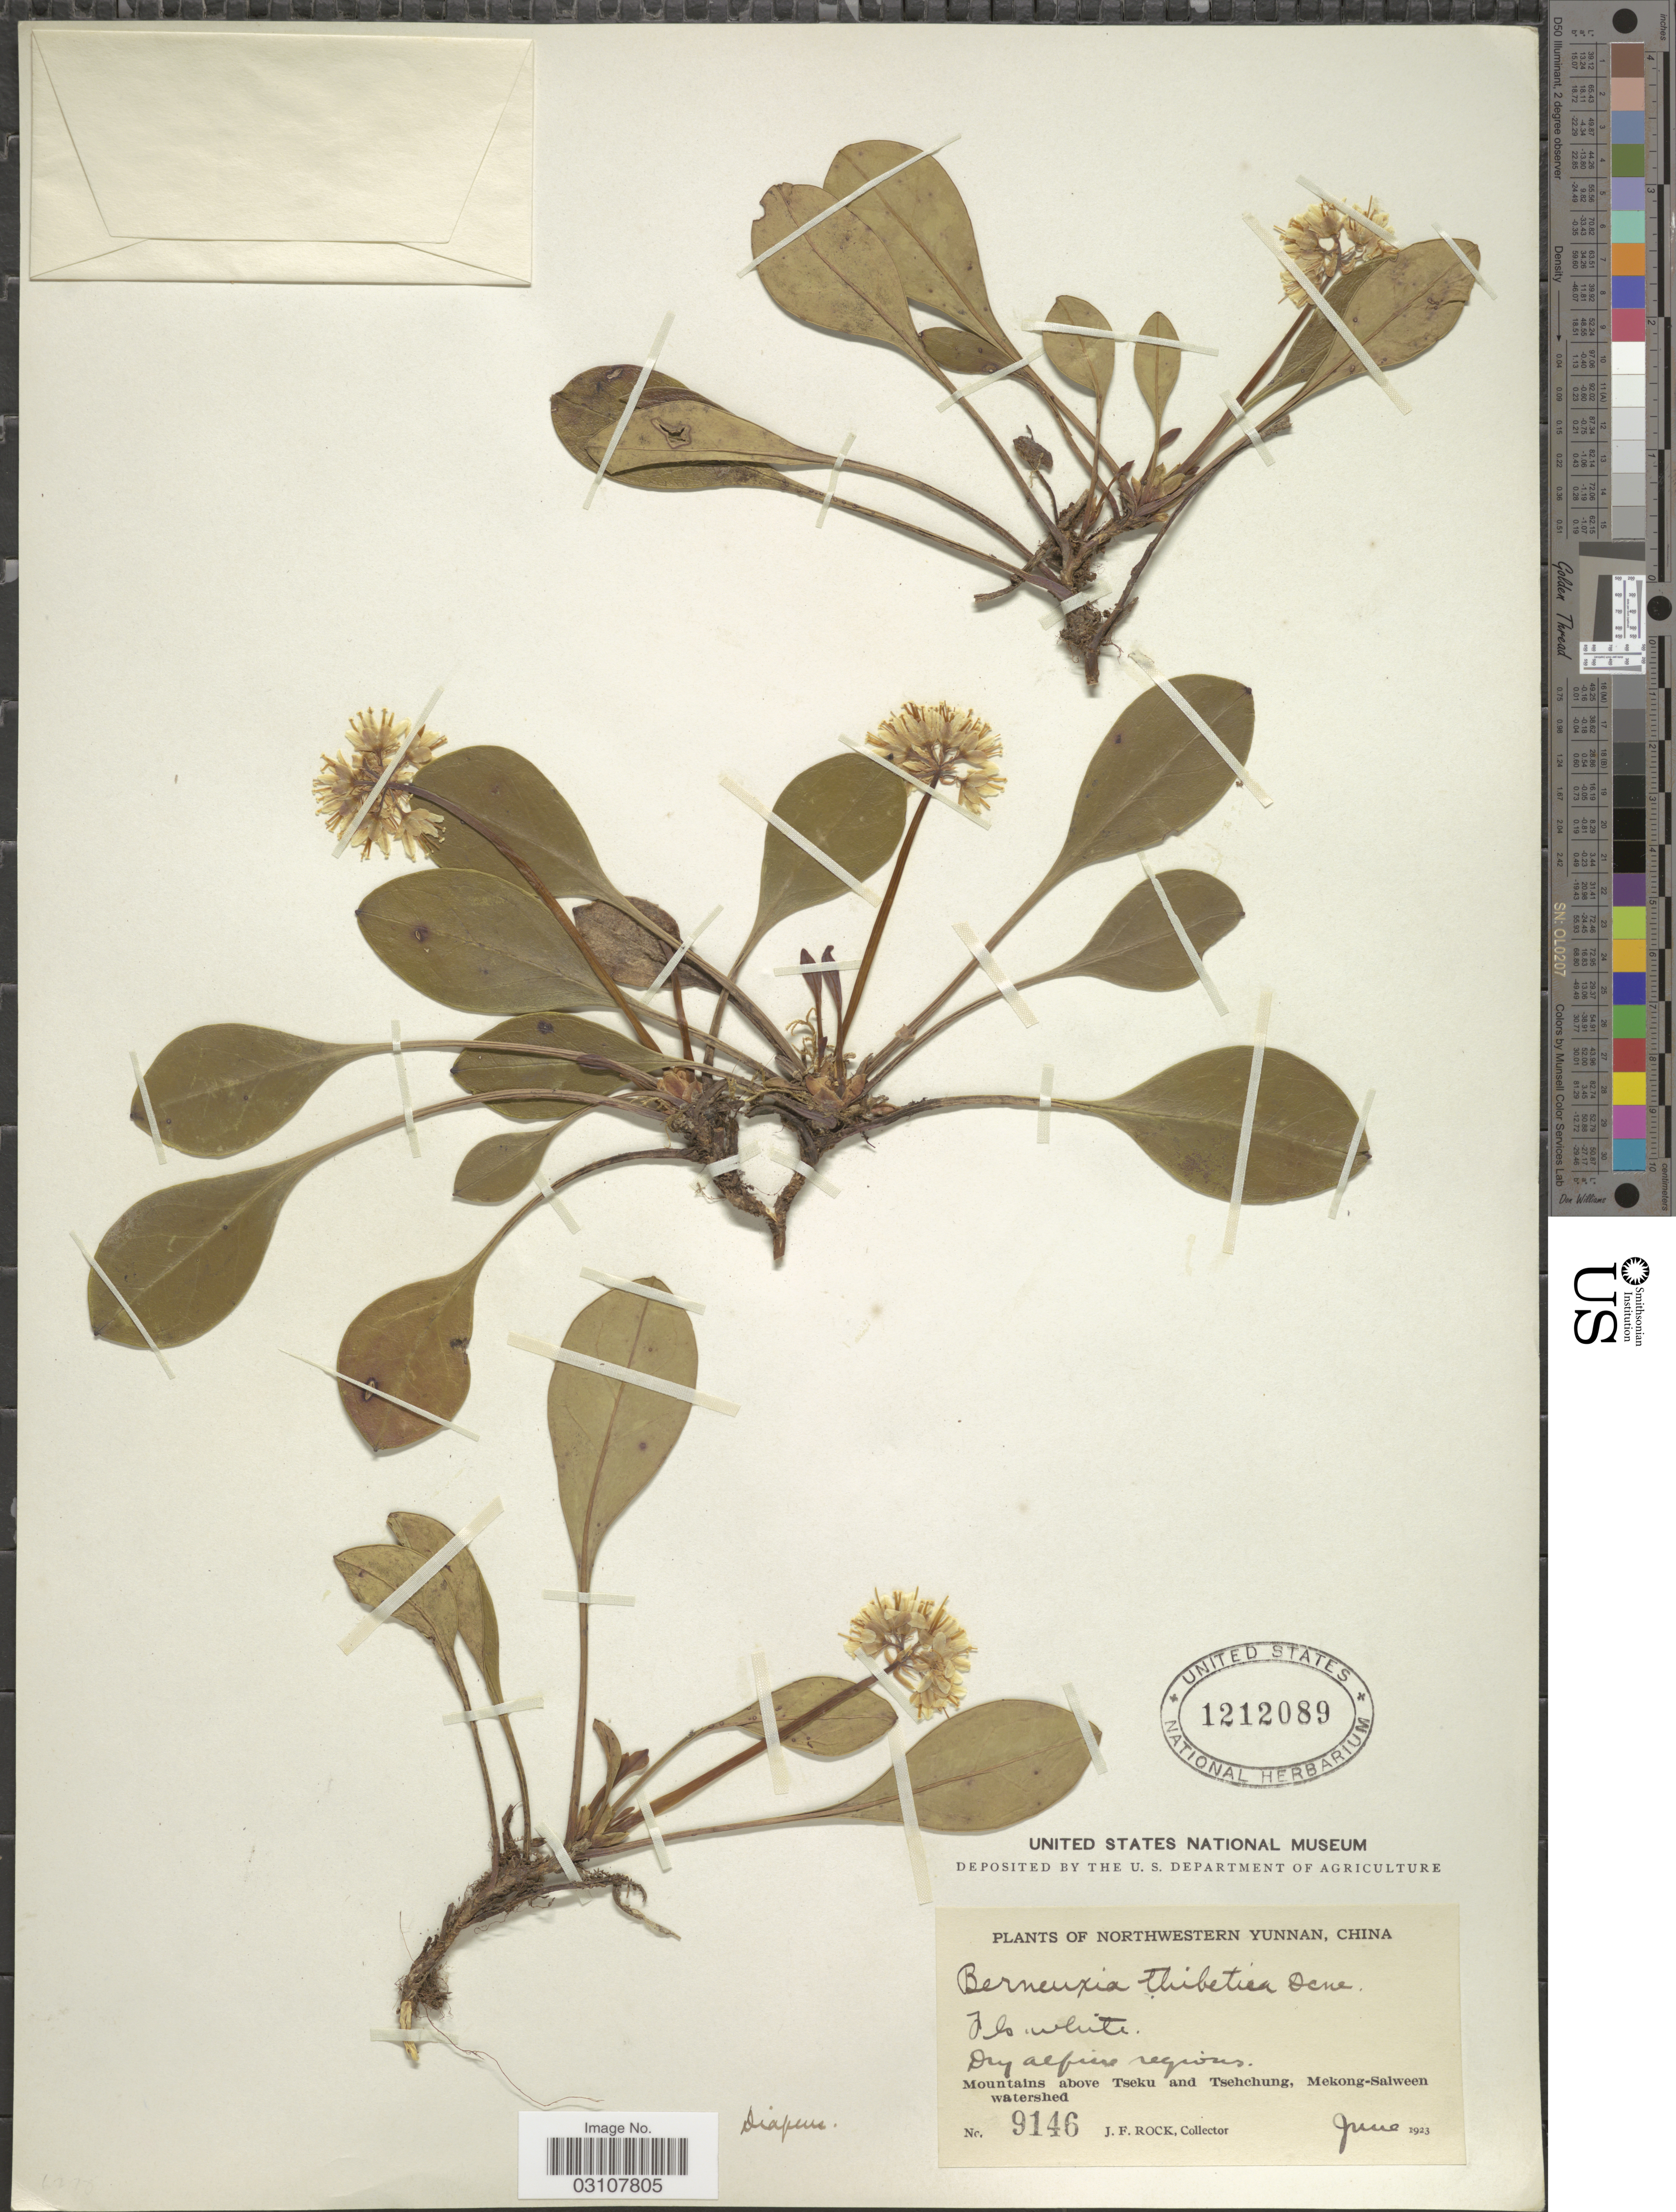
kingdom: Plantae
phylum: Tracheophyta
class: Magnoliopsida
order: Ericales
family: Diapensiaceae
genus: Berneuxia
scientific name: Berneuxia thibetica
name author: Decne.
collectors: J. Rock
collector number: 9146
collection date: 1923-06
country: China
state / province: Yunnan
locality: Northwestern Yunnan. Dry alpine regions. Mountains above Tseku and Tsehchung, Mekong-Salween watershed.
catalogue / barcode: US 1212089